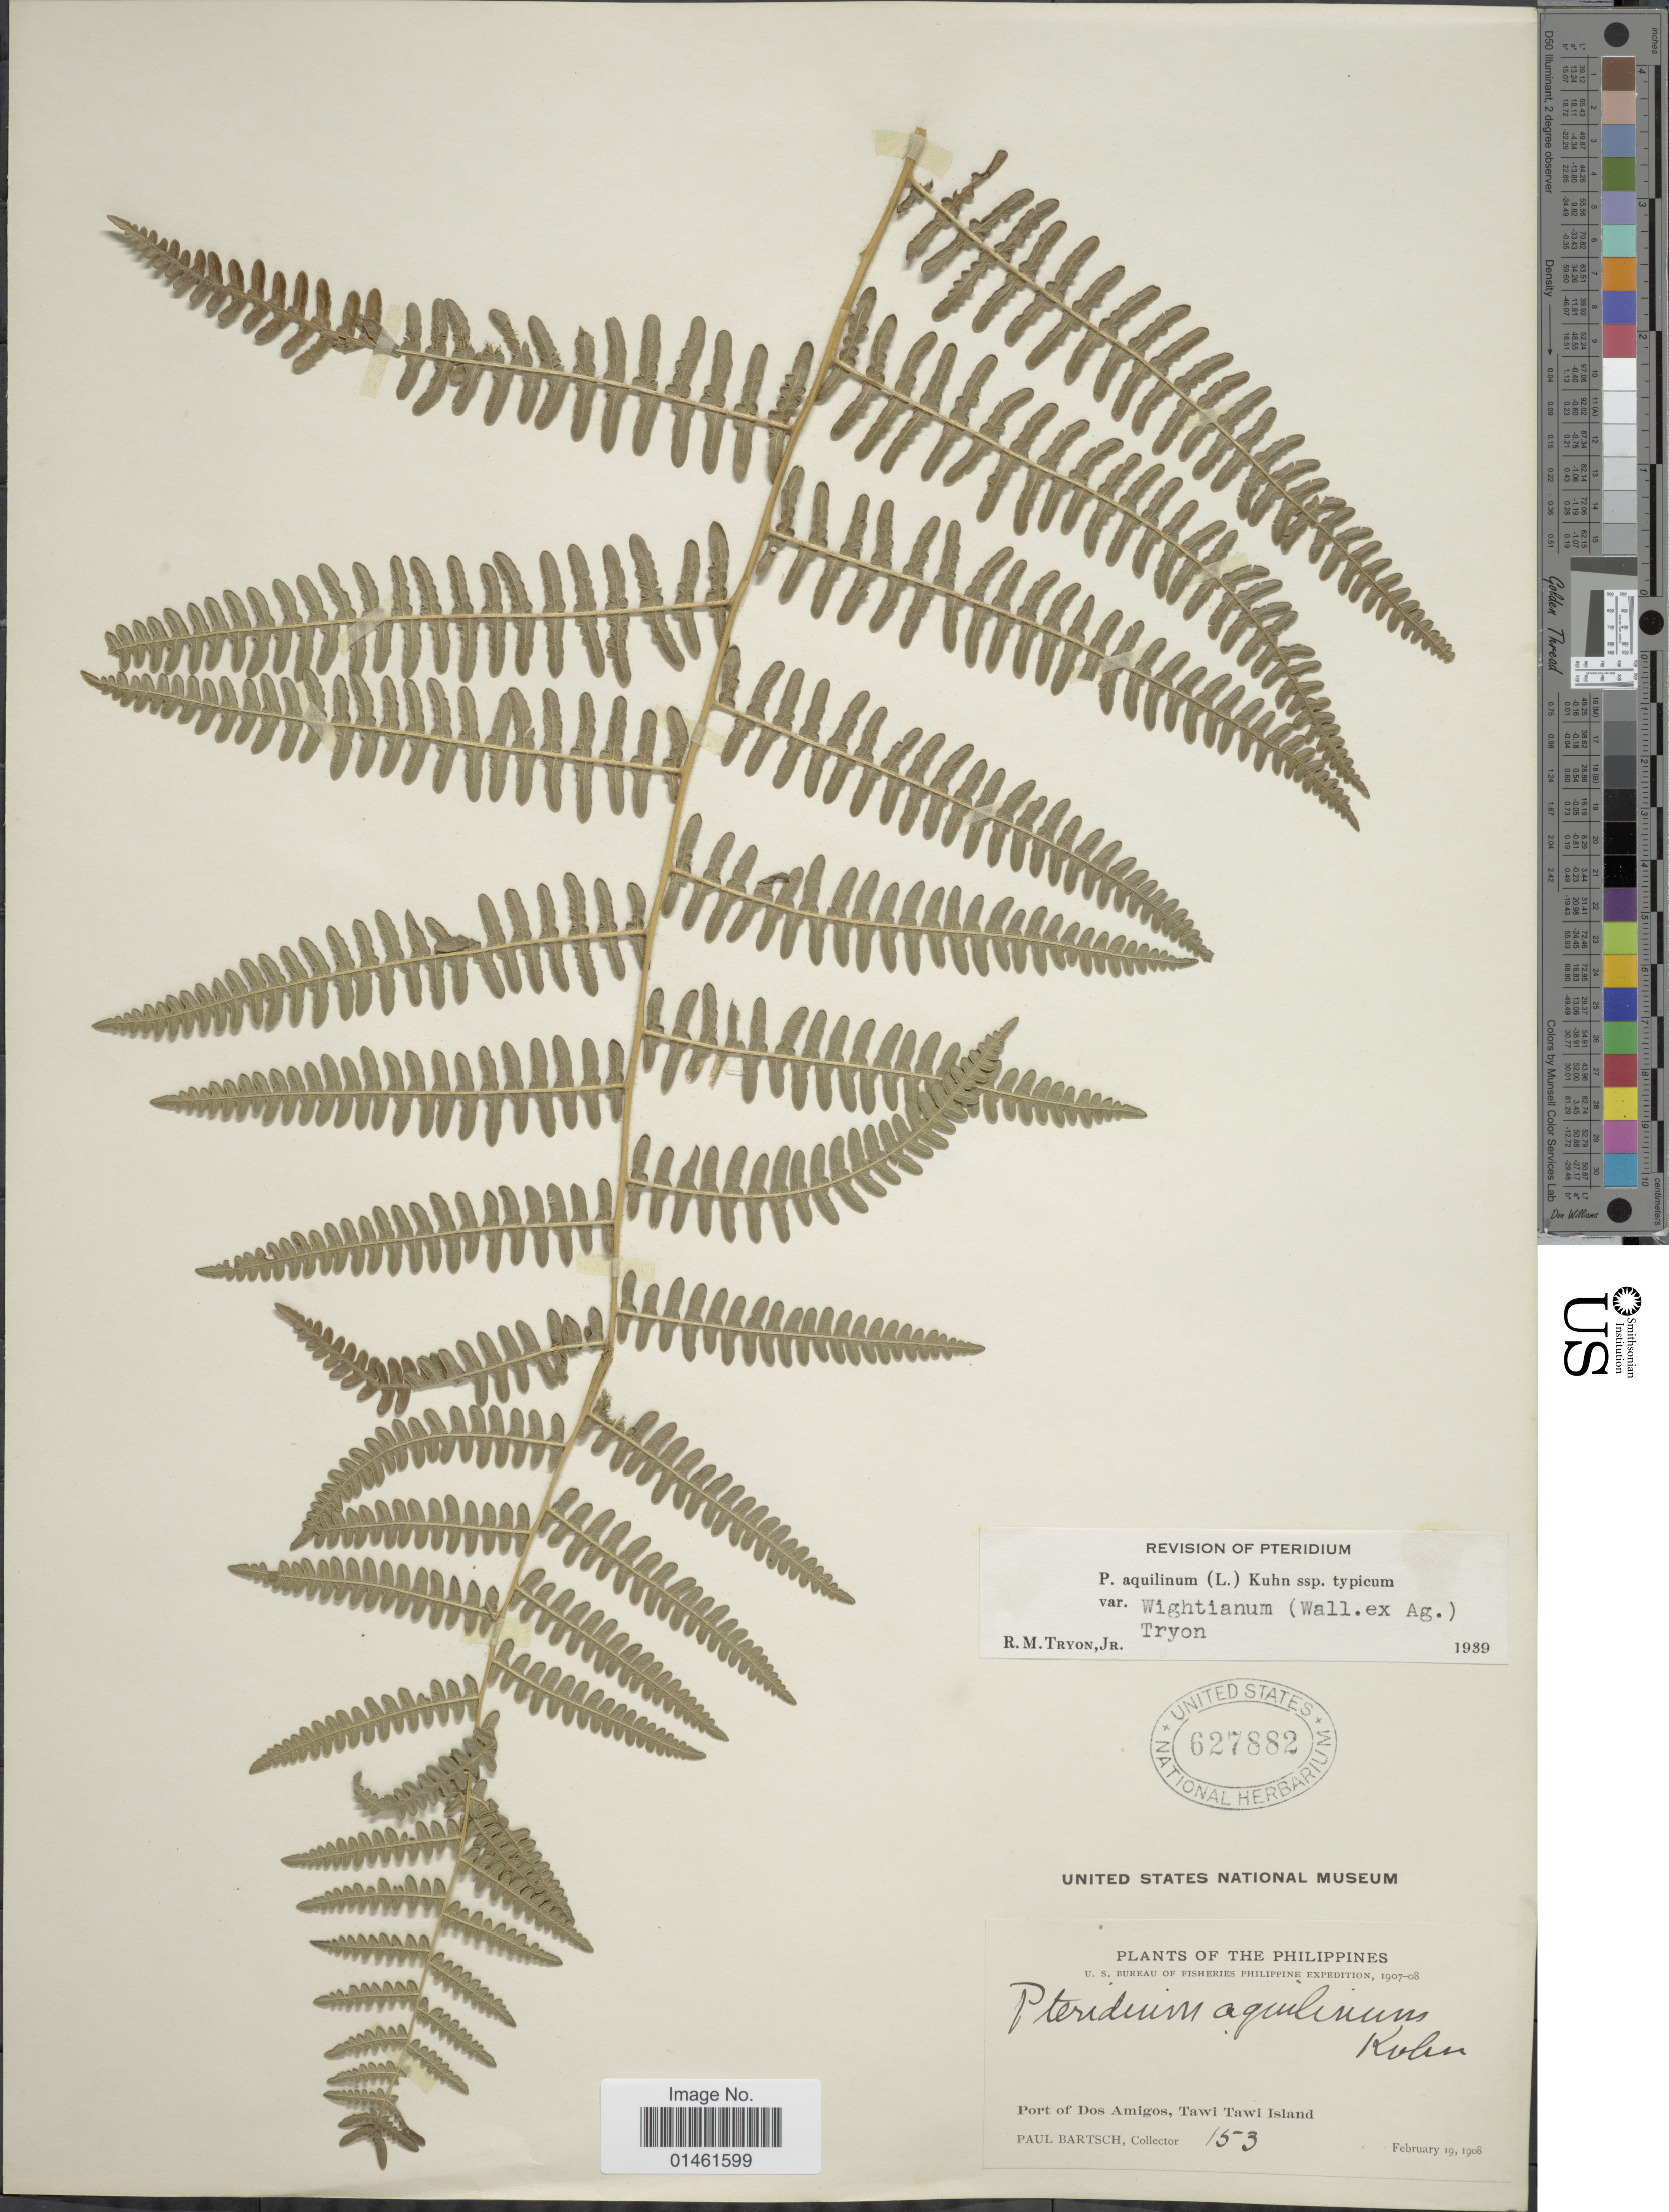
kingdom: Plantae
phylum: Tracheophyta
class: Polypodiopsida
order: Polypodiales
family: Dennstaedtiaceae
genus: Pteridium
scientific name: Pteridium aquilinum var. wightianum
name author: (J. Agardh) R.M. Tryon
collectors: P. Bartsch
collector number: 153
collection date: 1908-02-19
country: Philippines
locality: Port of Dos Amigos, Tawi Tawi Island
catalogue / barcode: US 627882